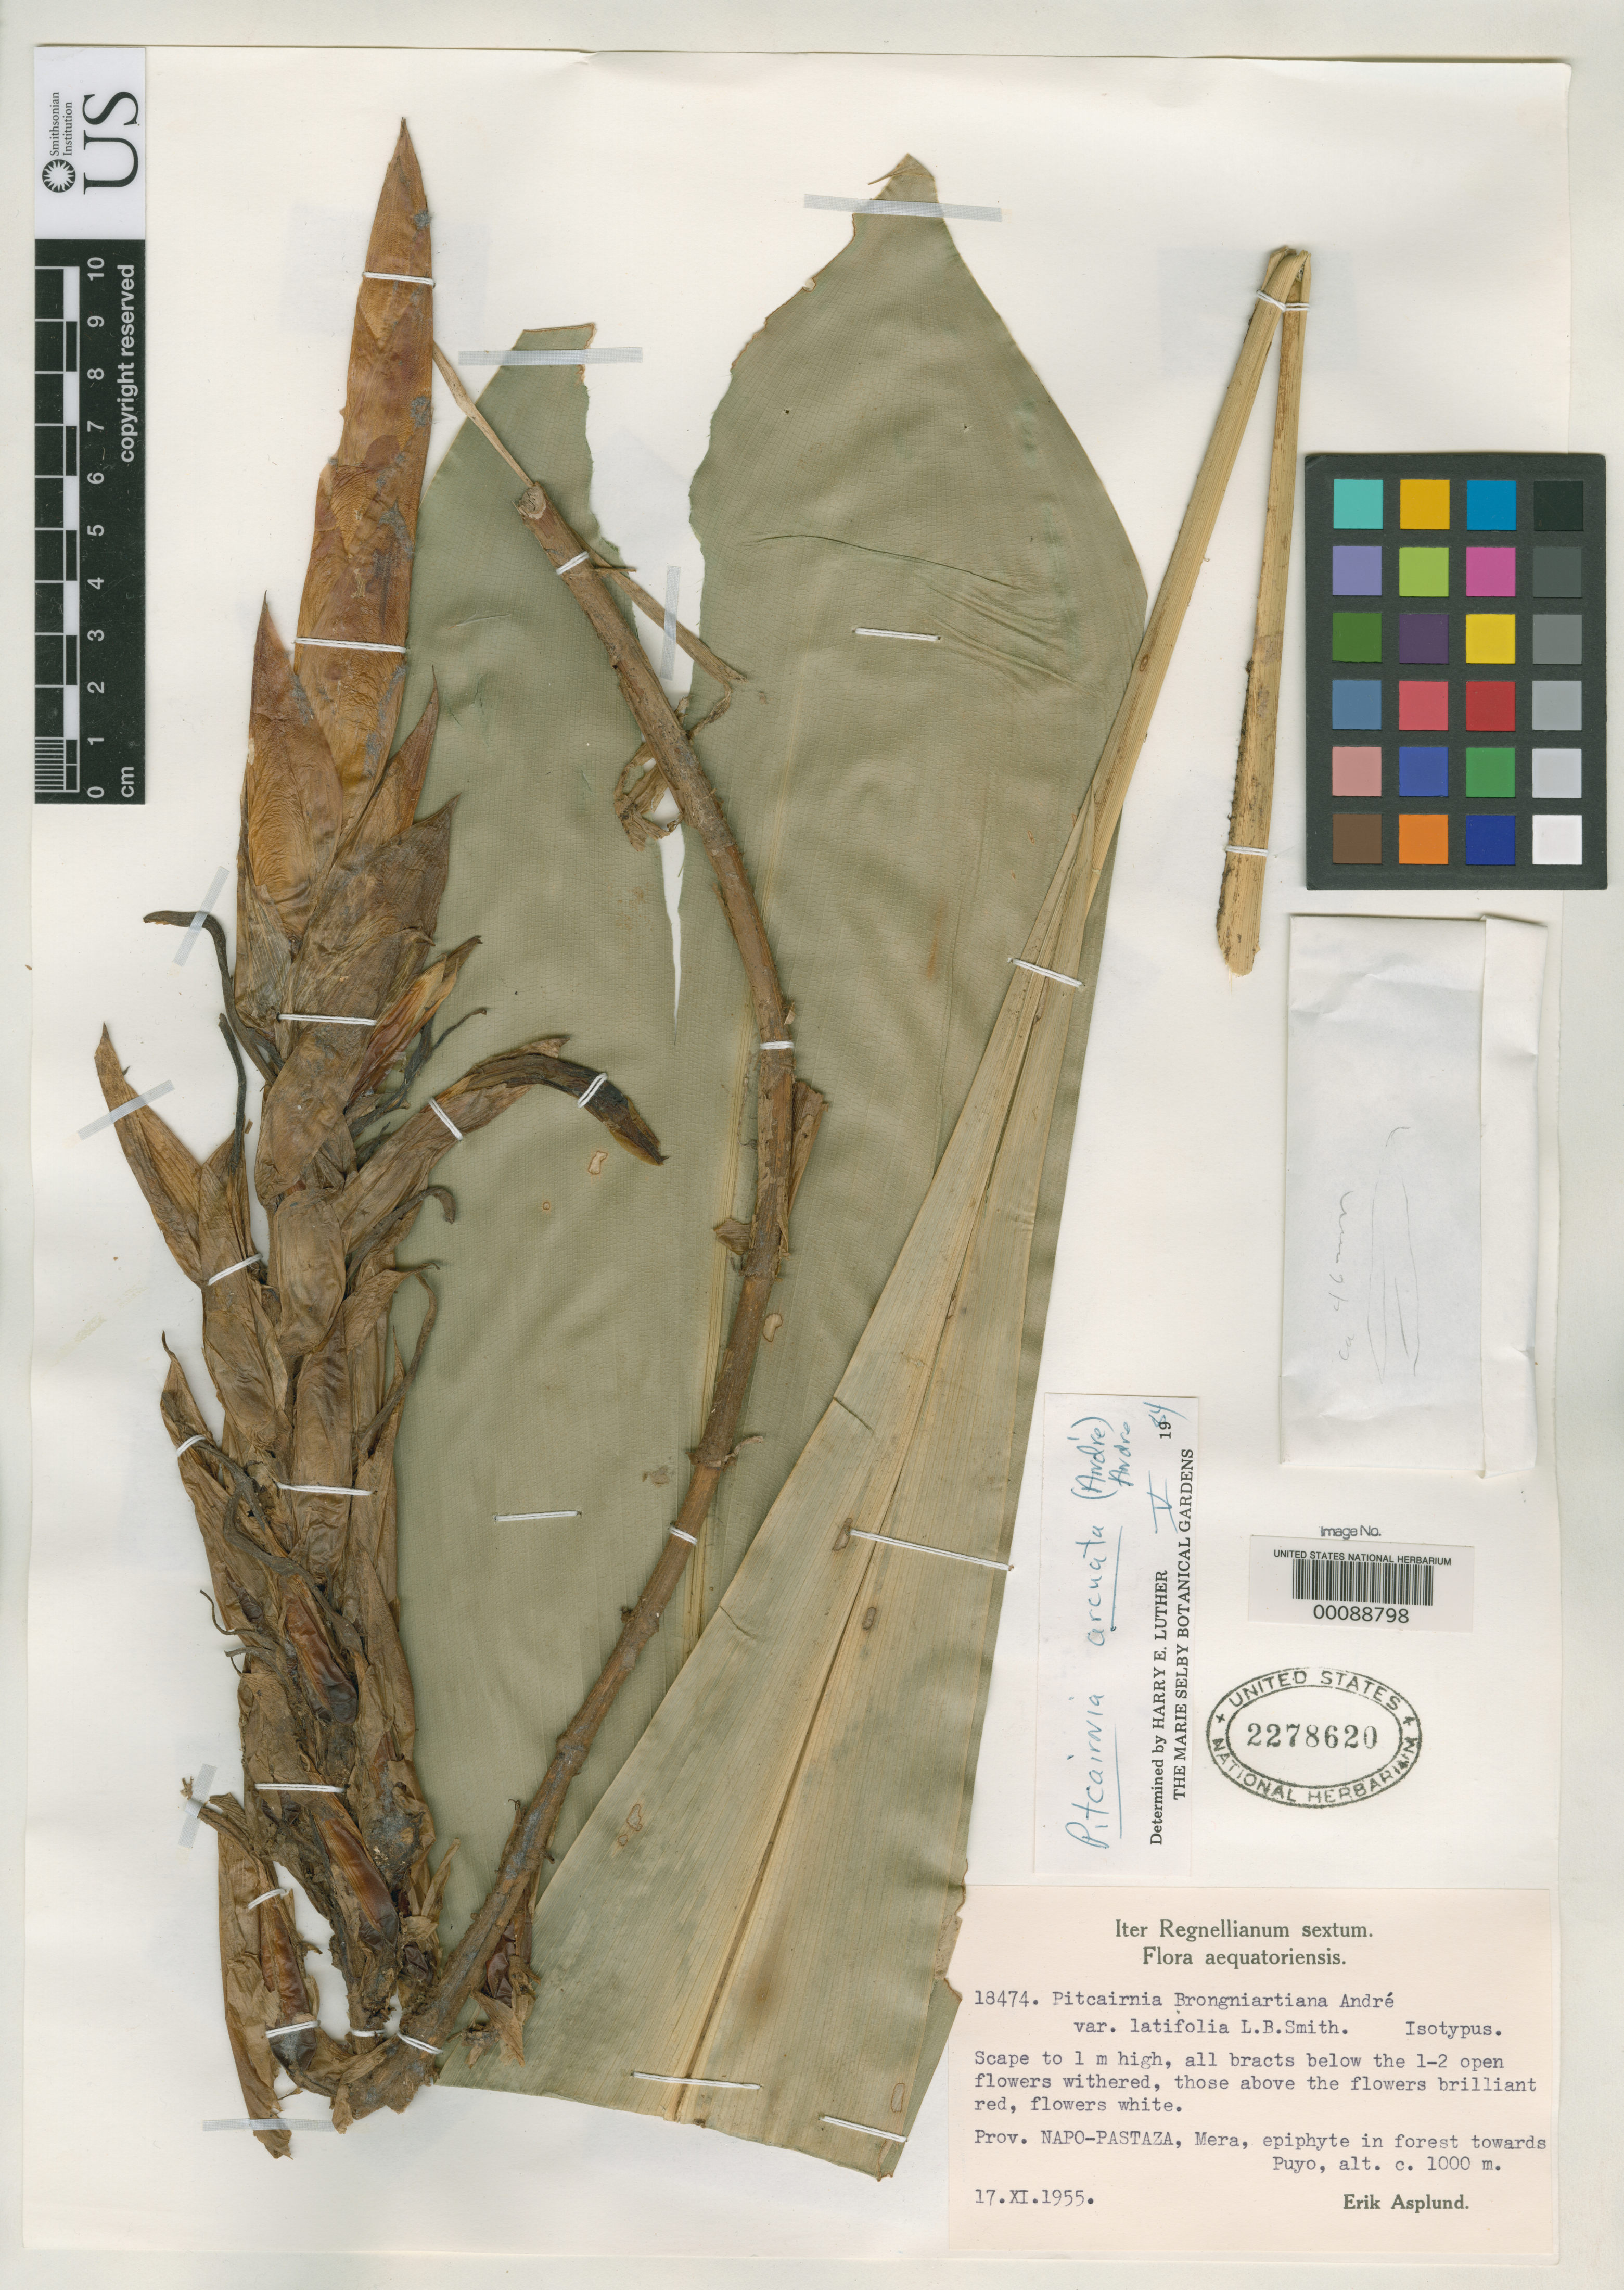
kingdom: Plantae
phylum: Tracheophyta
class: Liliopsida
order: Poales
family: Bromeliaceae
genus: Pitcairnia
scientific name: Pitcairnia brongniartiana var. latifolia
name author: L.B. Sm.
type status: Isotype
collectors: E. Asplund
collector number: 18474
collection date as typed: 17 Nov 1955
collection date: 1955-11-17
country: Ecuador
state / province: Napo / Pastaza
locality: Mera.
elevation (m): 1000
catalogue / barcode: US 43147